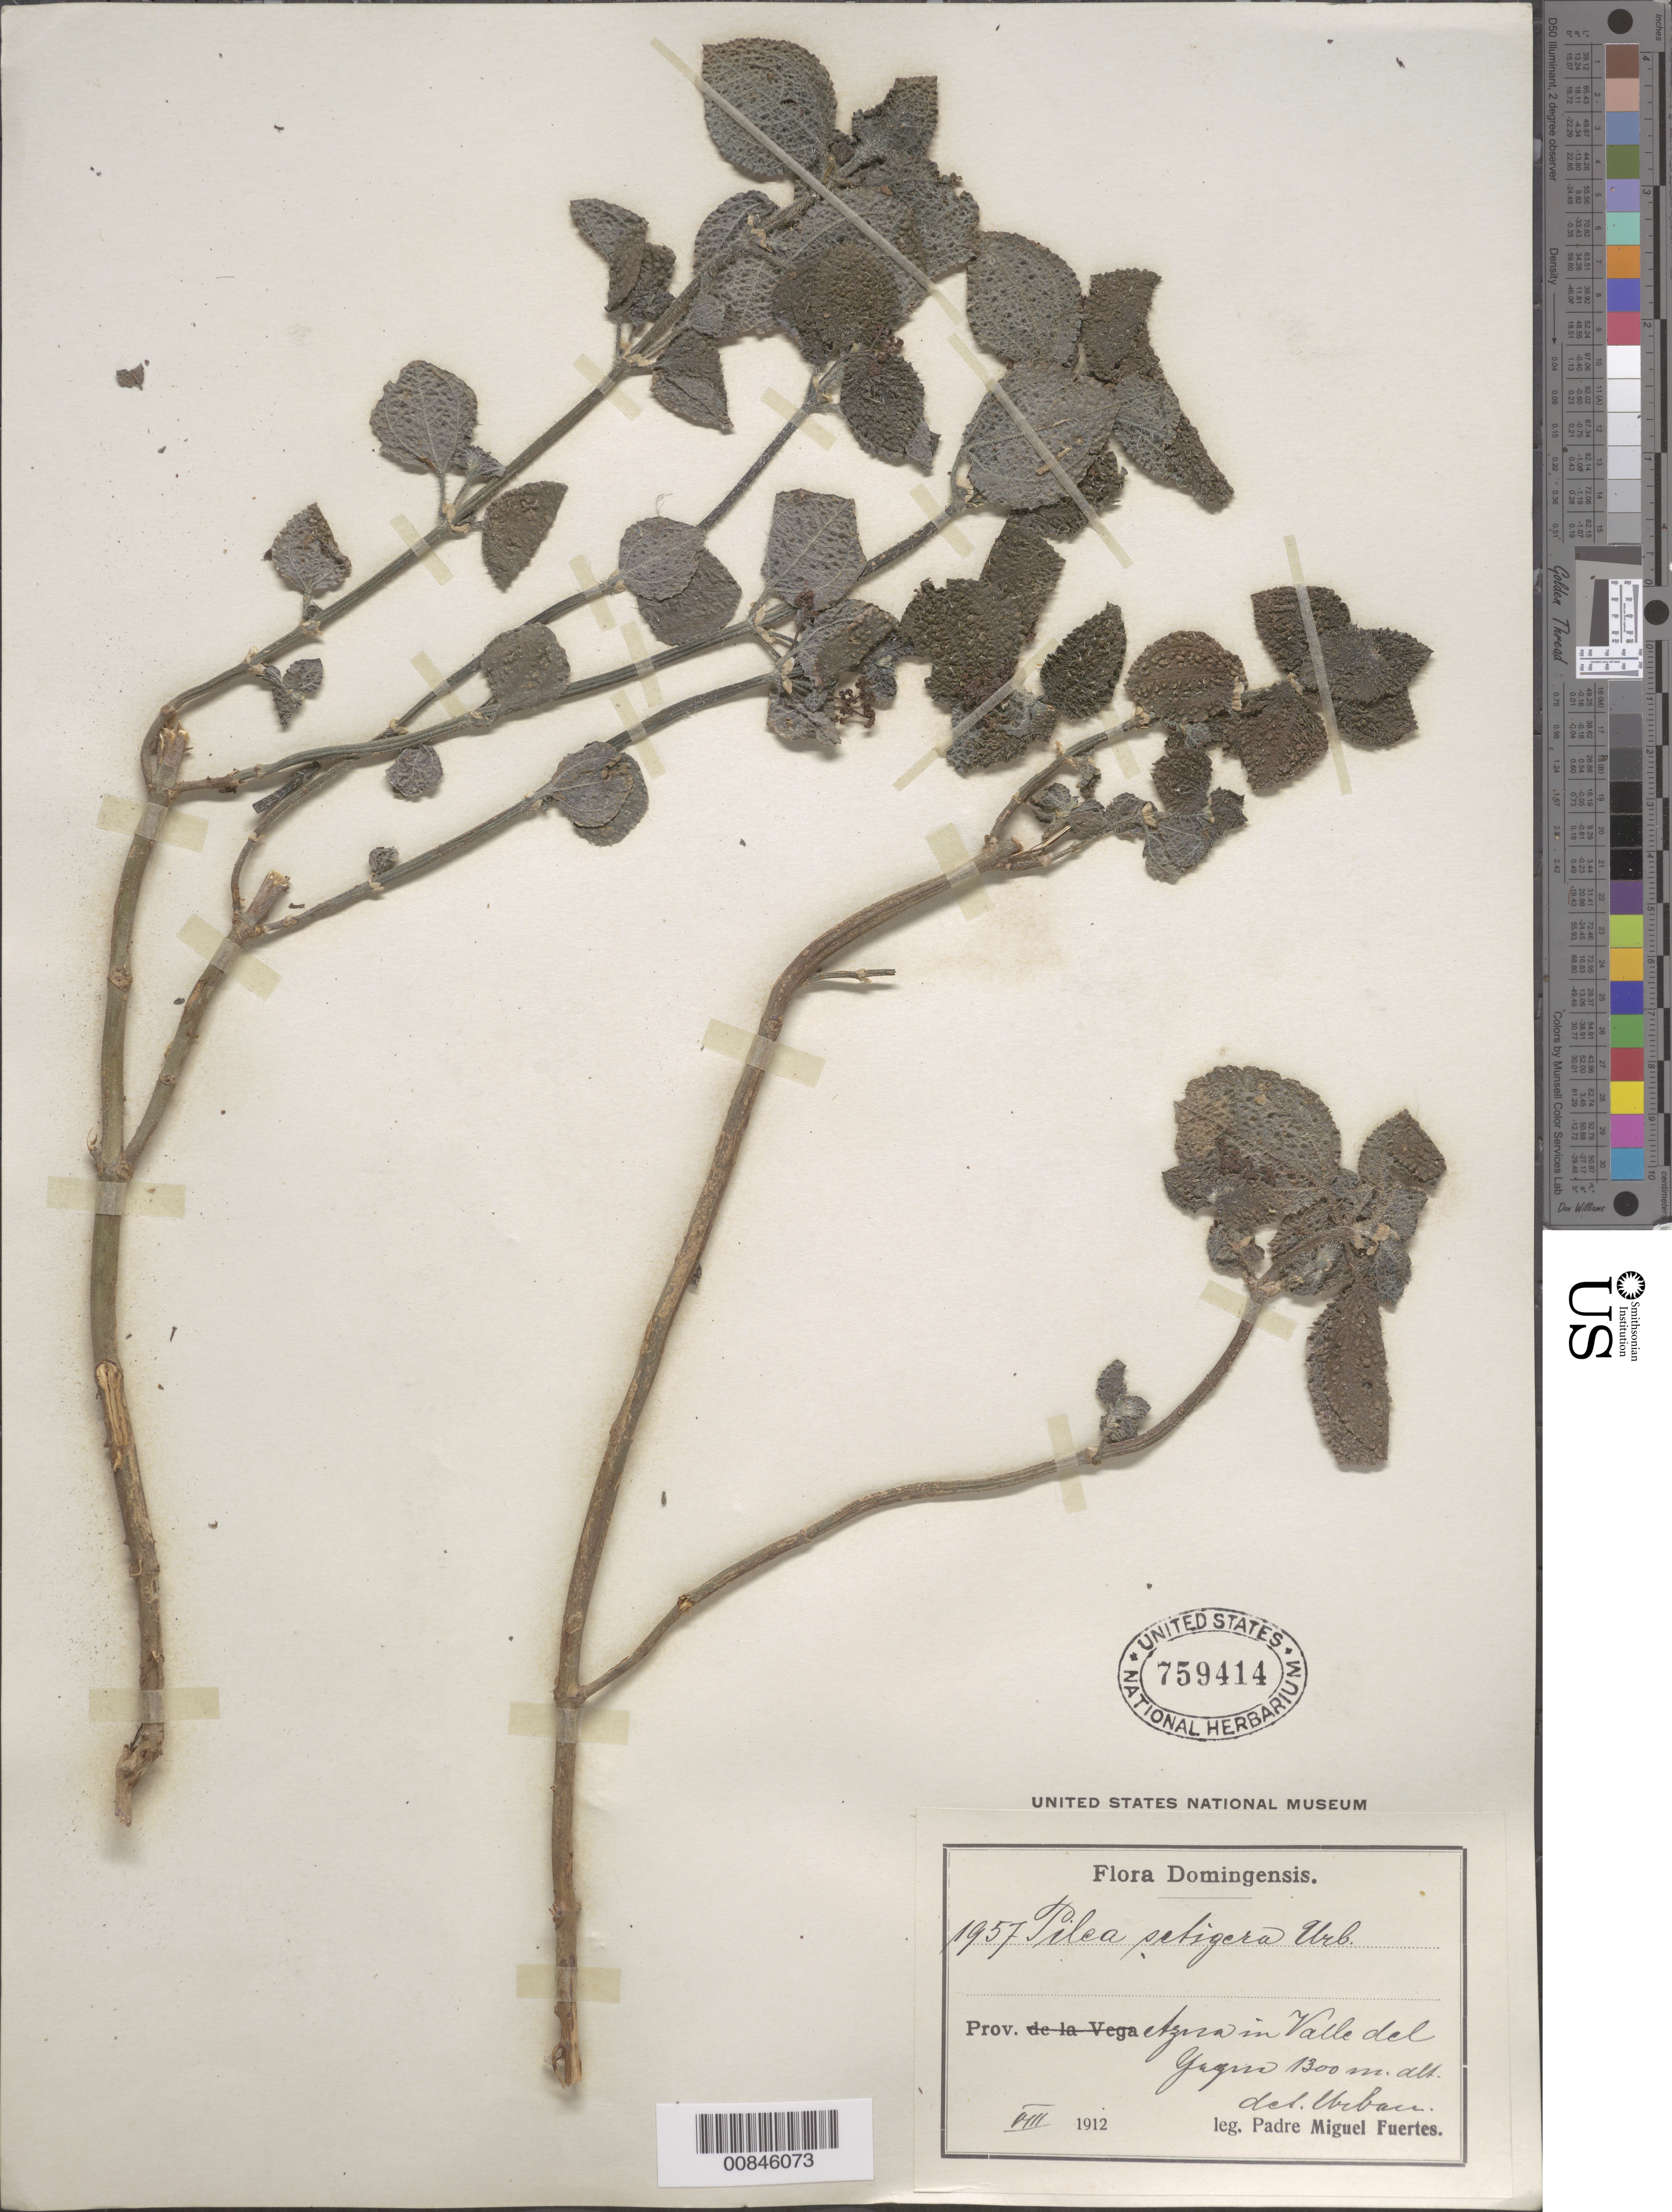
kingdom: Plantae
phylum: Tracheophyta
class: Magnoliopsida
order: Rosales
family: Urticaceae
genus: Pilea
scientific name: Pilea setigera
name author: Urb.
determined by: Urban, Ignatz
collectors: M. D. Fuertes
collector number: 1957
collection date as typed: Aug 1912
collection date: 1912-08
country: Dominican Republic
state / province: Azua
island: Hispaniola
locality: Valle del Yaque.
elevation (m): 1300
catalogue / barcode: US 759414